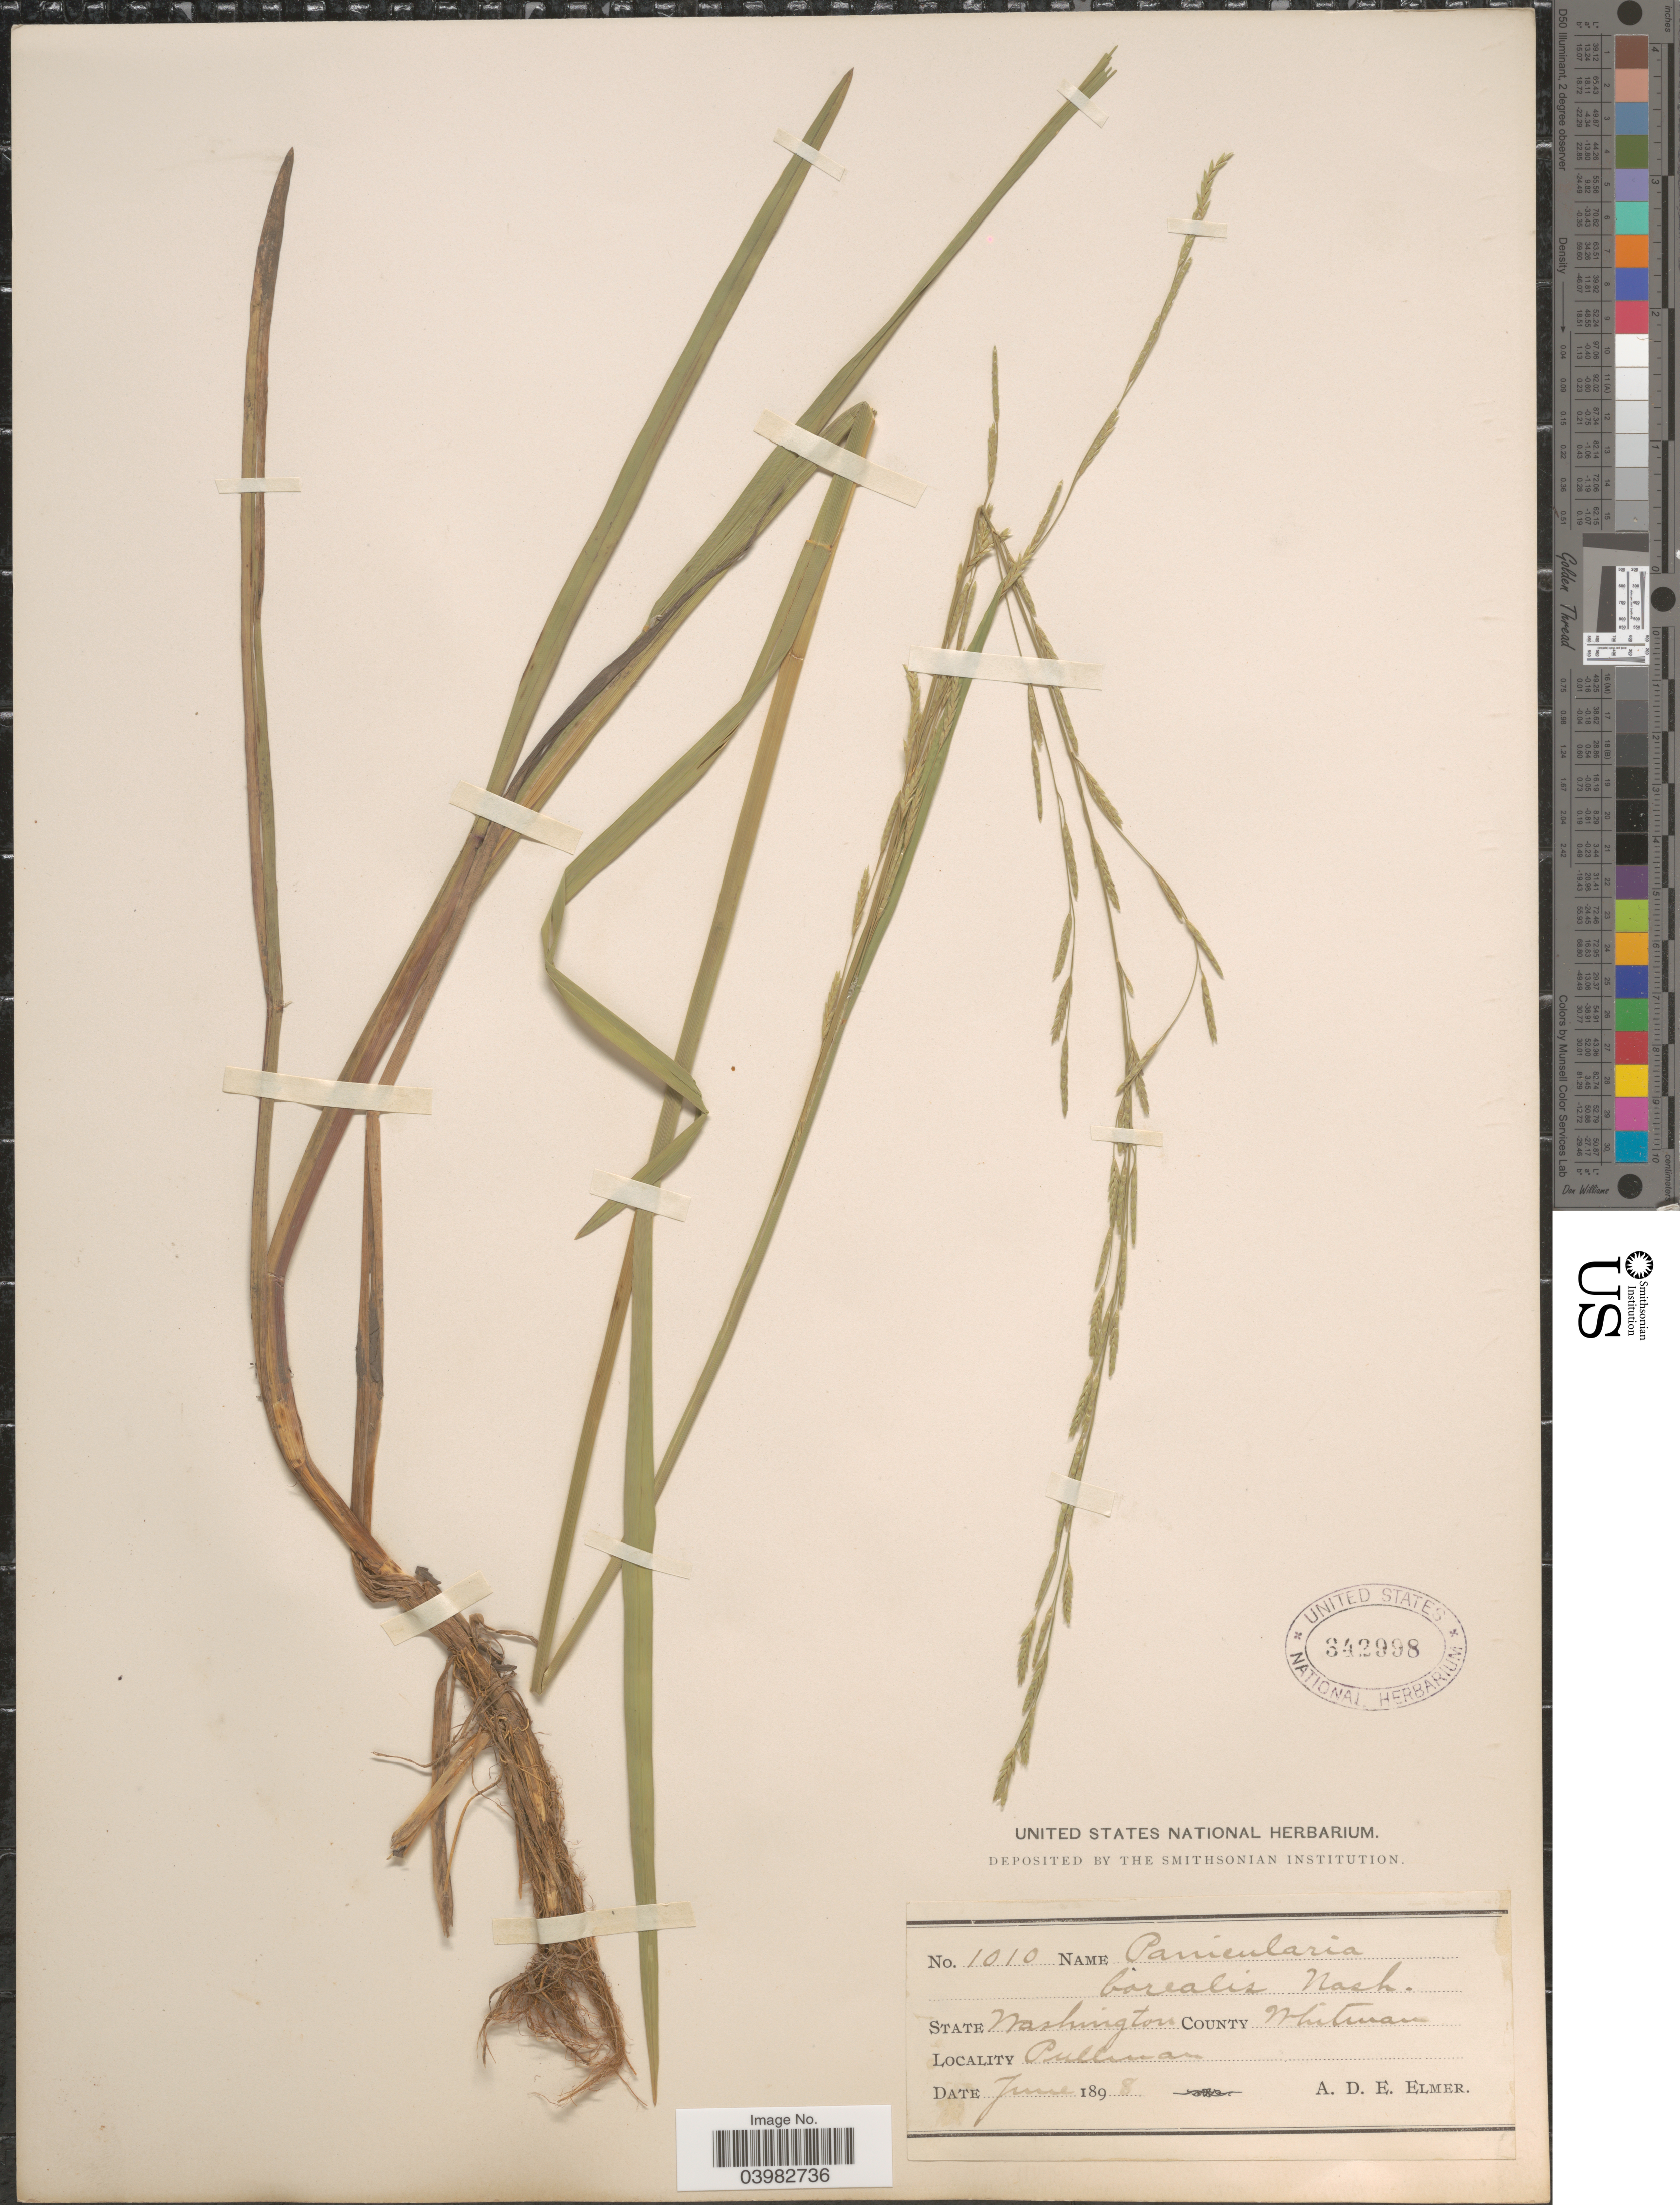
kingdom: Plantae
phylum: Tracheophyta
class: Liliopsida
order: Poales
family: Poaceae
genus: Glyceria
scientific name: Glyceria borealis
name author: (Nash) Batchelder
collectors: A. D. E. Elmer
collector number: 1010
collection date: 1898-06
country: United States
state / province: Washington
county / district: Whitman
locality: County Whitman. Pullman.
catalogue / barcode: US 342998